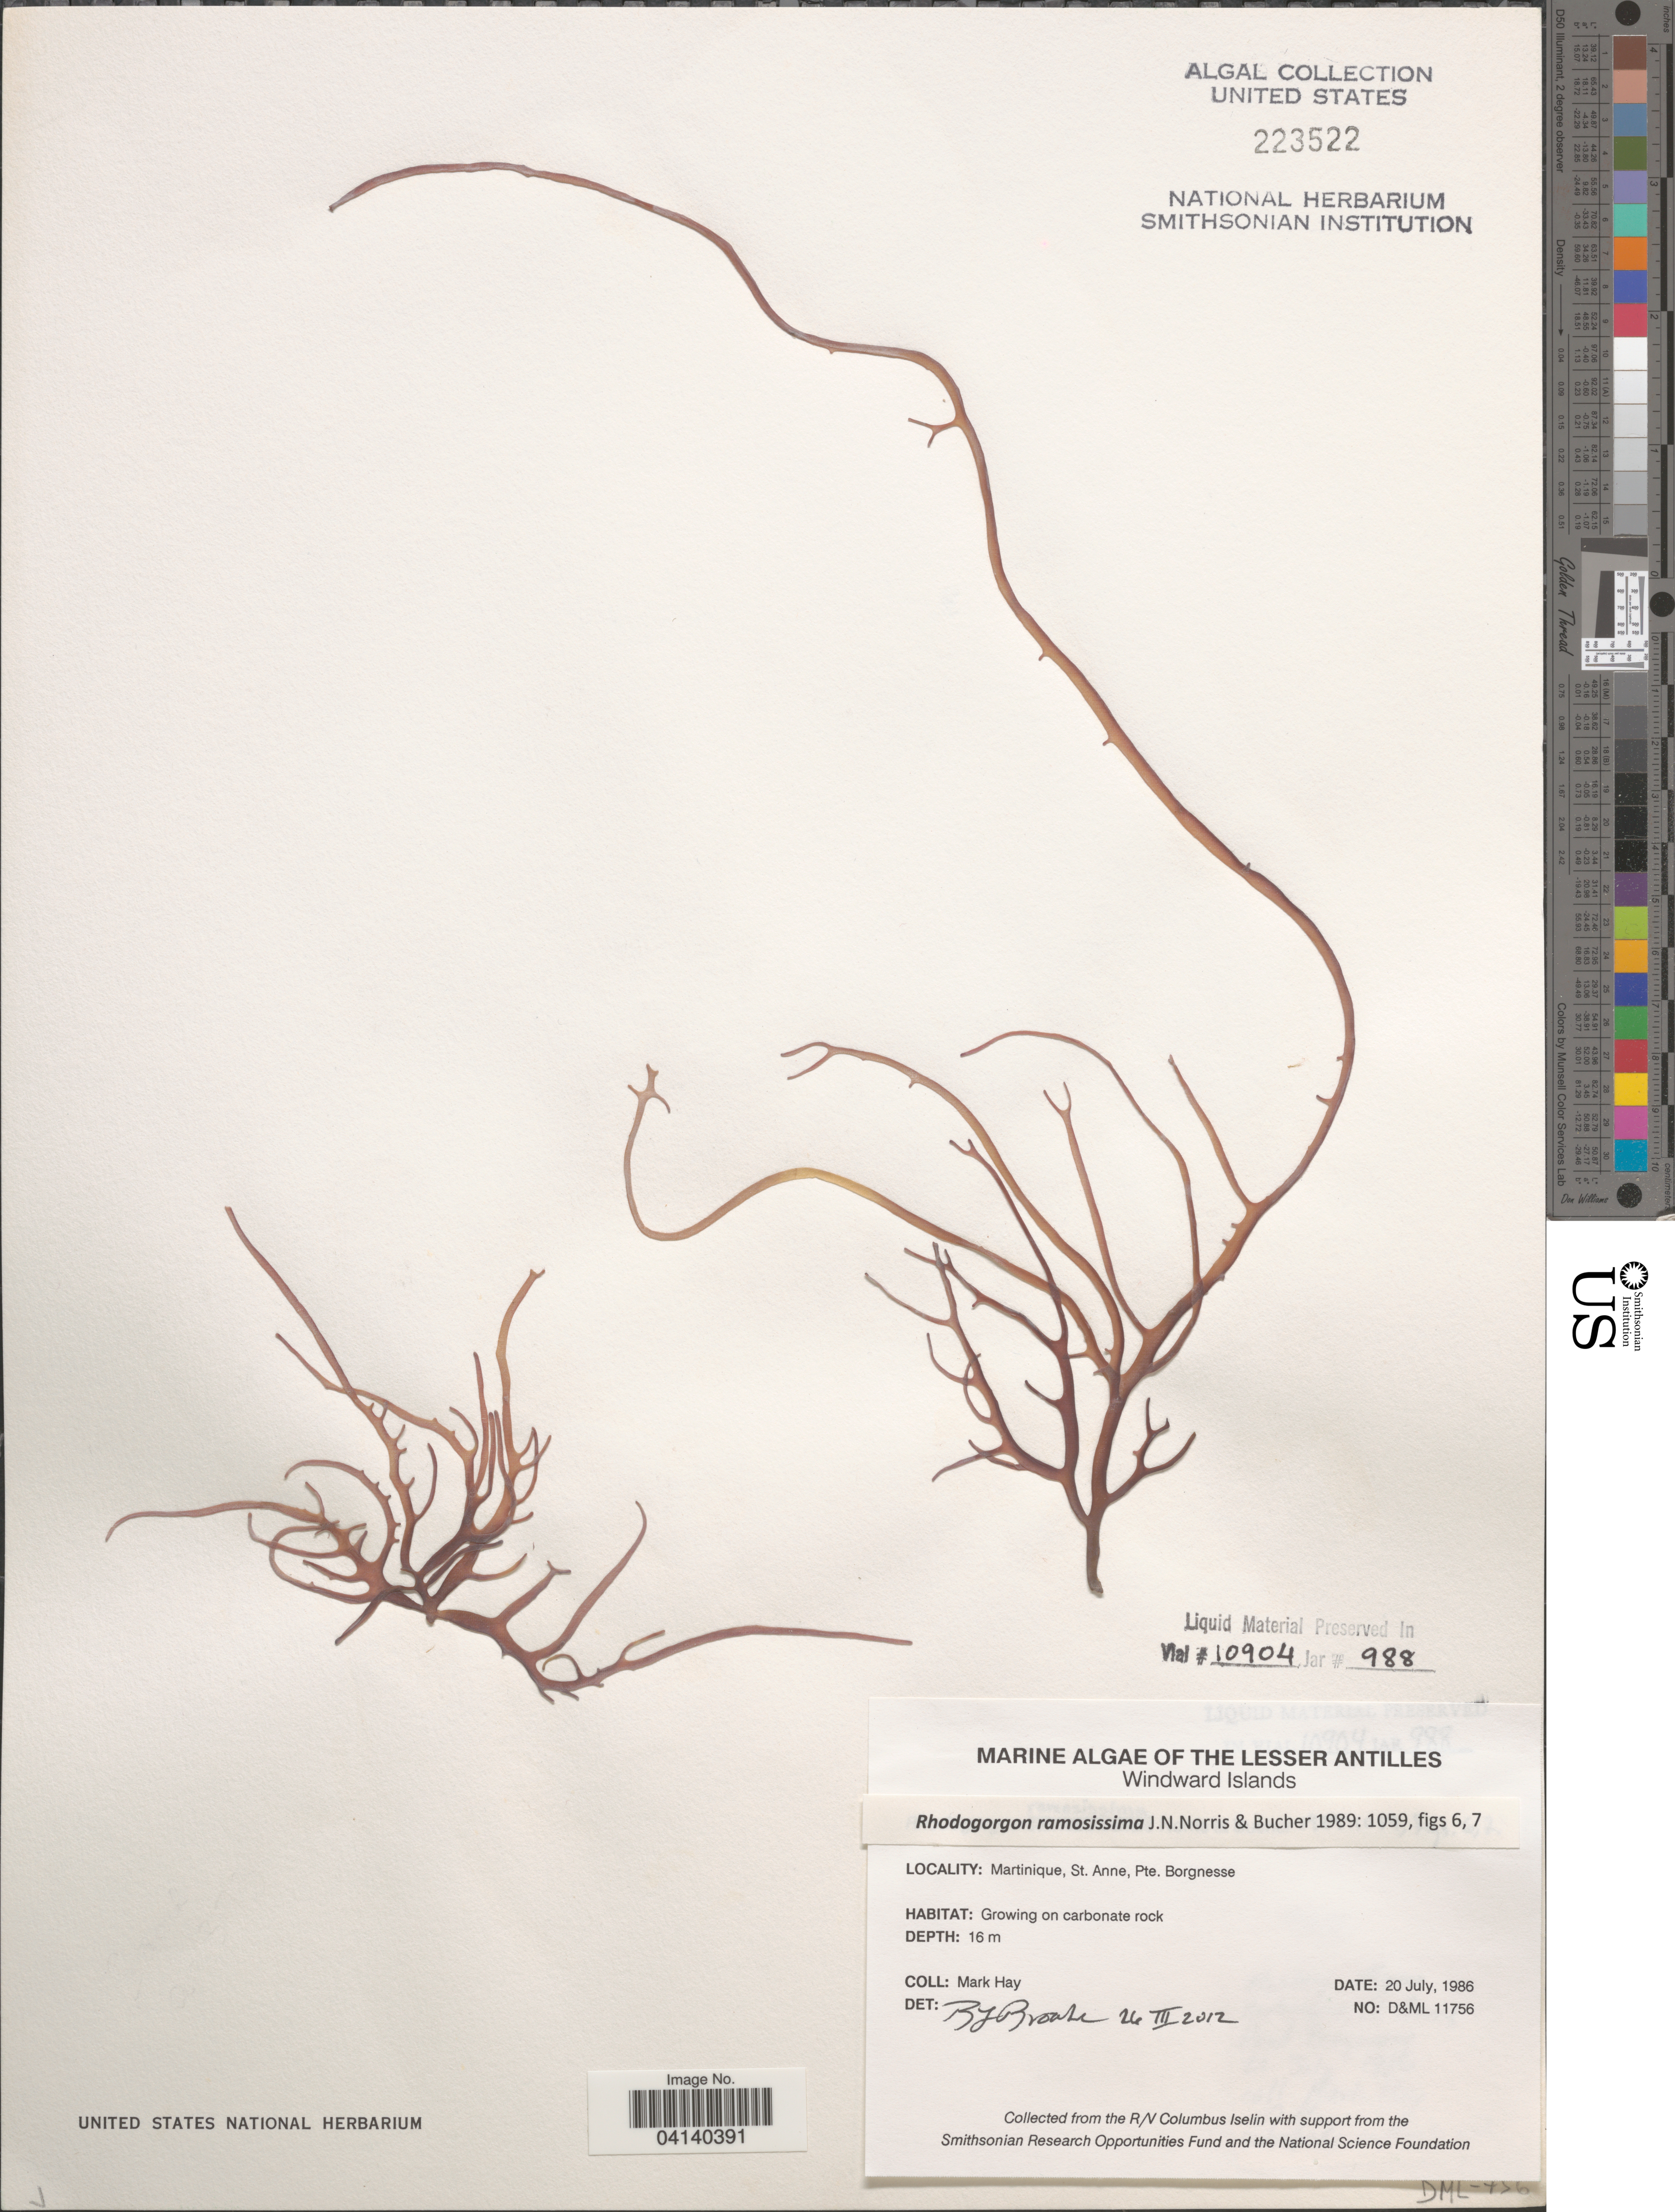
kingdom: Plantae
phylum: Rhodophyta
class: Florideophyceae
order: Rhodogorgonales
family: Rhodogorgonaceae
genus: Rhodogorgon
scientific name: Rhodogorgon ramosissima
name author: J.N. Norris & K.E. Bucher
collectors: M. E. Hay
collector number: D&ML11756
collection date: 1986-07-20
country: Martinique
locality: The Lesser Antilles. Windward Islands. St. Anne, Pte. Borgnesse.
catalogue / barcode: US 223522